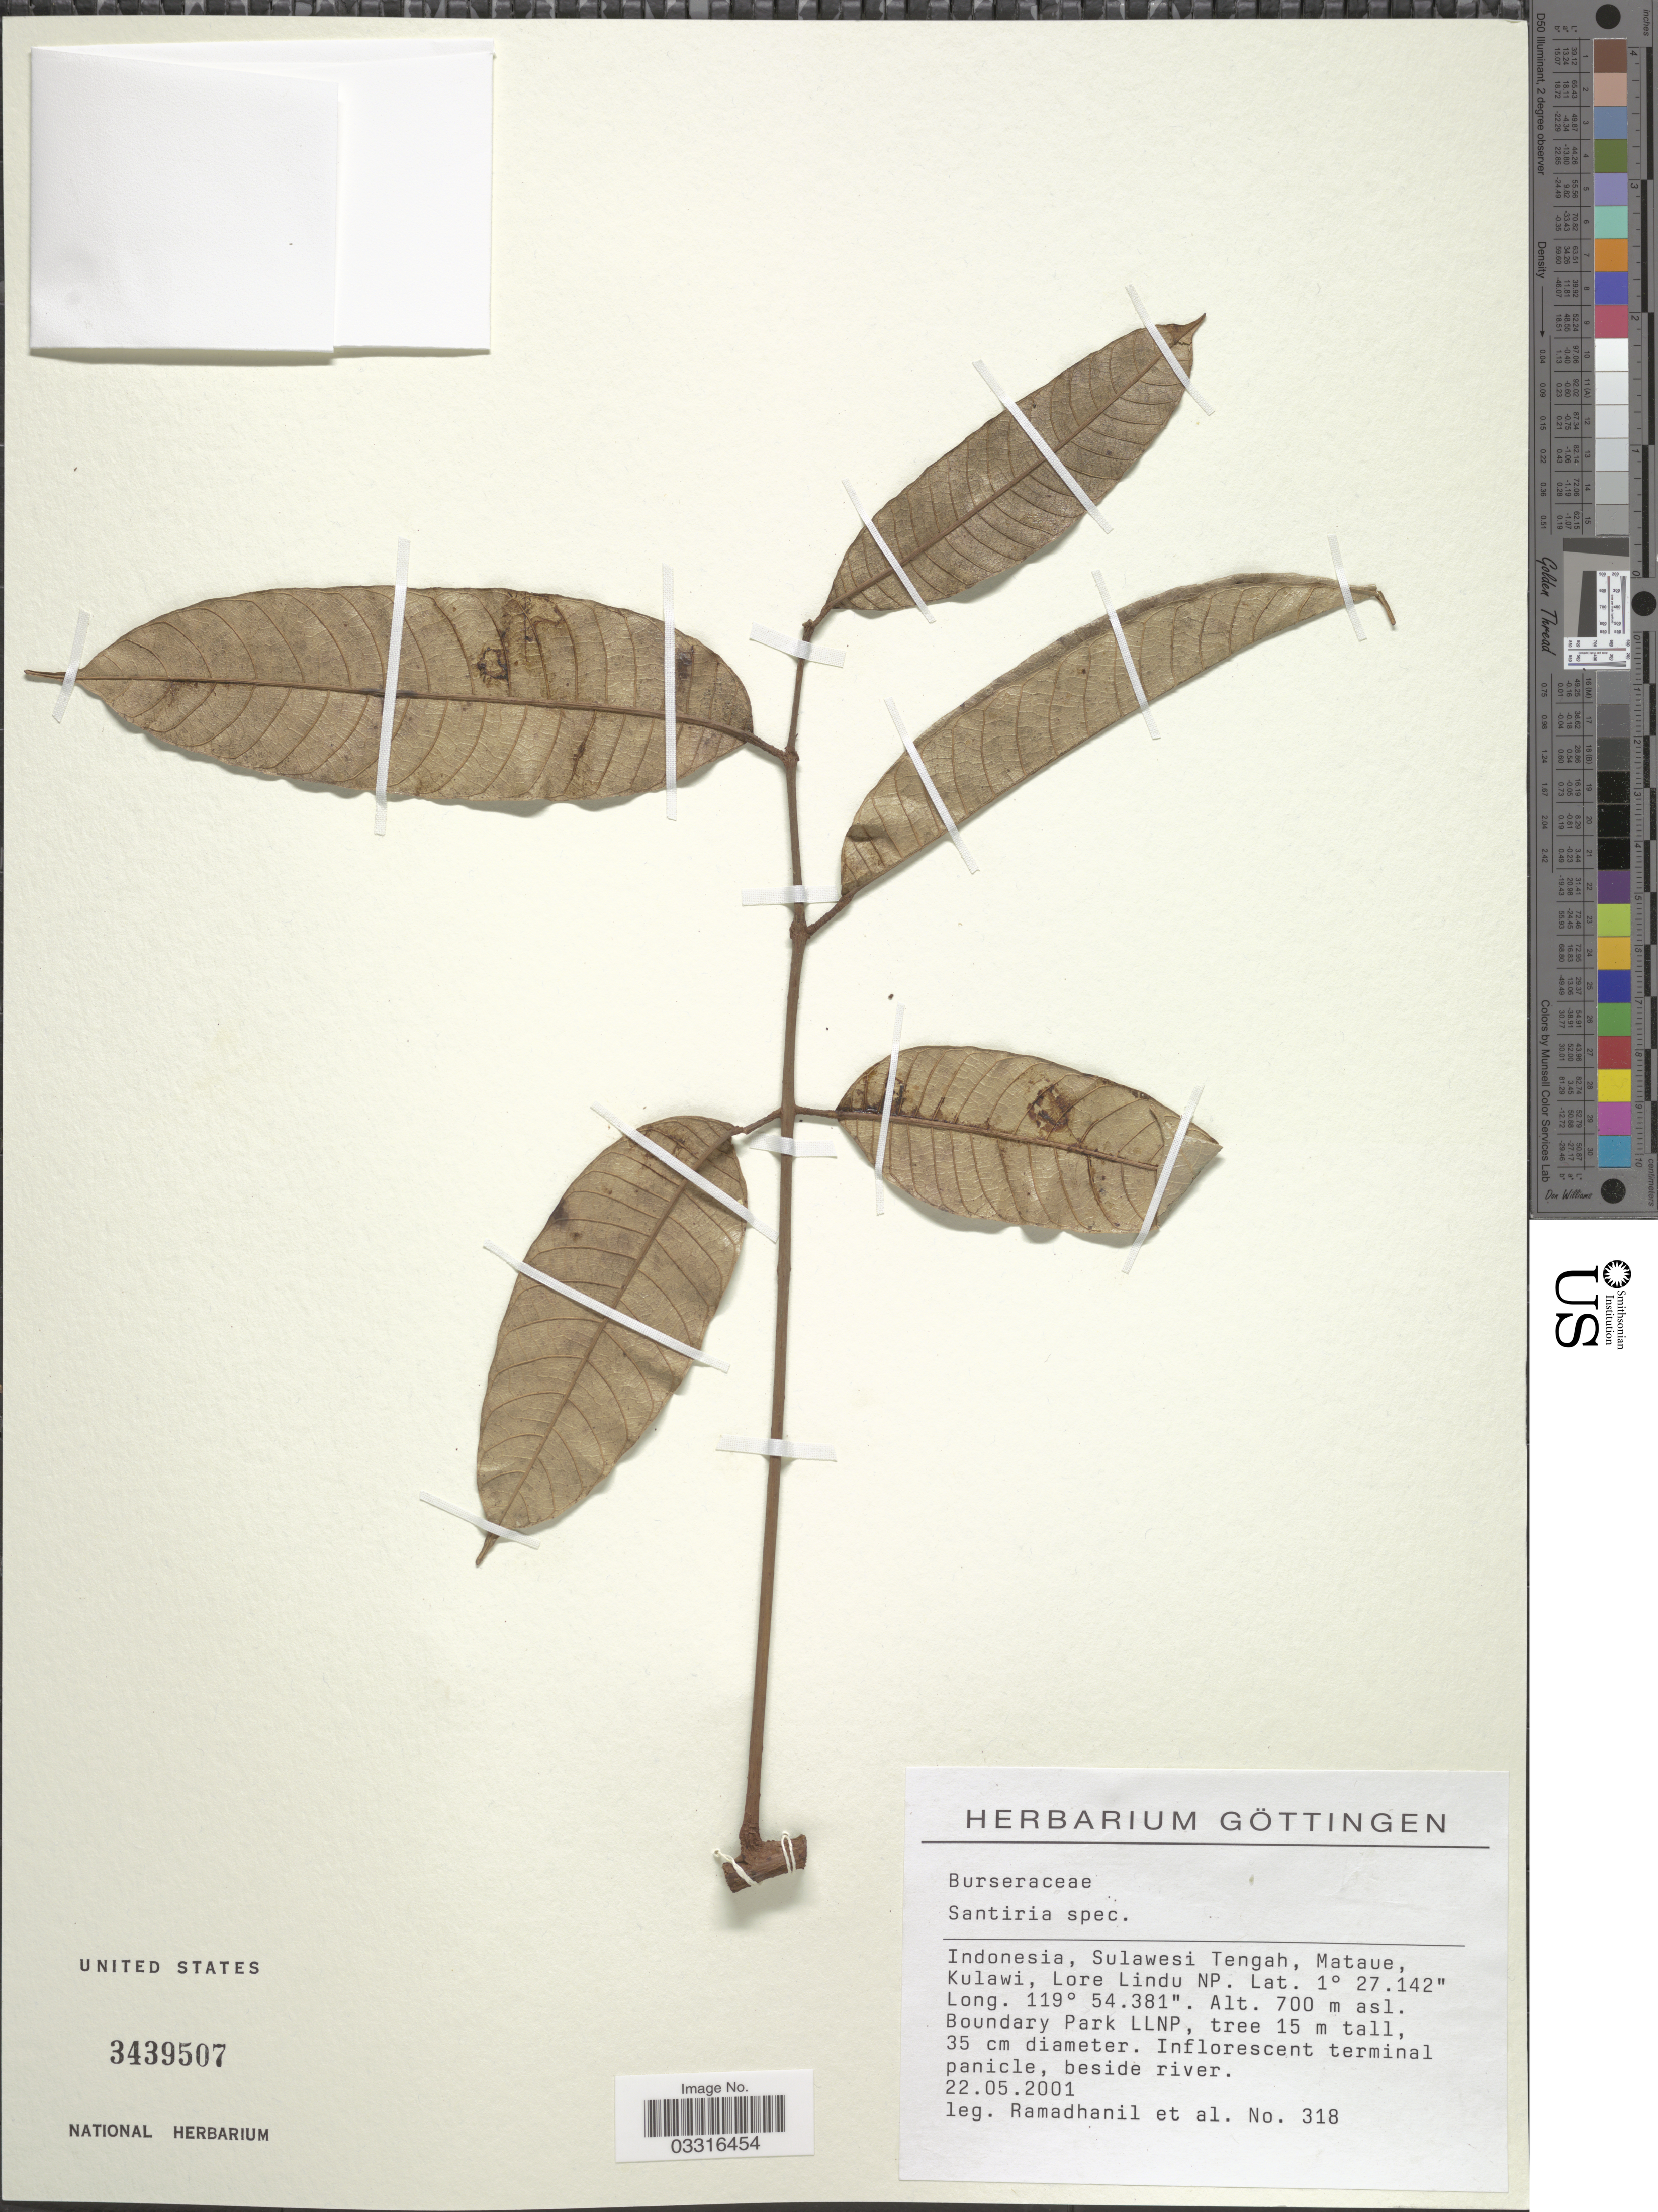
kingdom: Plantae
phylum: Tracheophyta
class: Magnoliopsida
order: Sapindales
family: Burseraceae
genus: Santiria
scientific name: Santiria sp.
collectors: -. Ramadhanil & et al.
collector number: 318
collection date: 2001-05-22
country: Indonesia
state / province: Sulawesi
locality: Sulawesi Tengah, Mataue, Kulawi, Lore Lindu NP. Boundary Park LLNP.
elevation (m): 700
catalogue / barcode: US 3439507